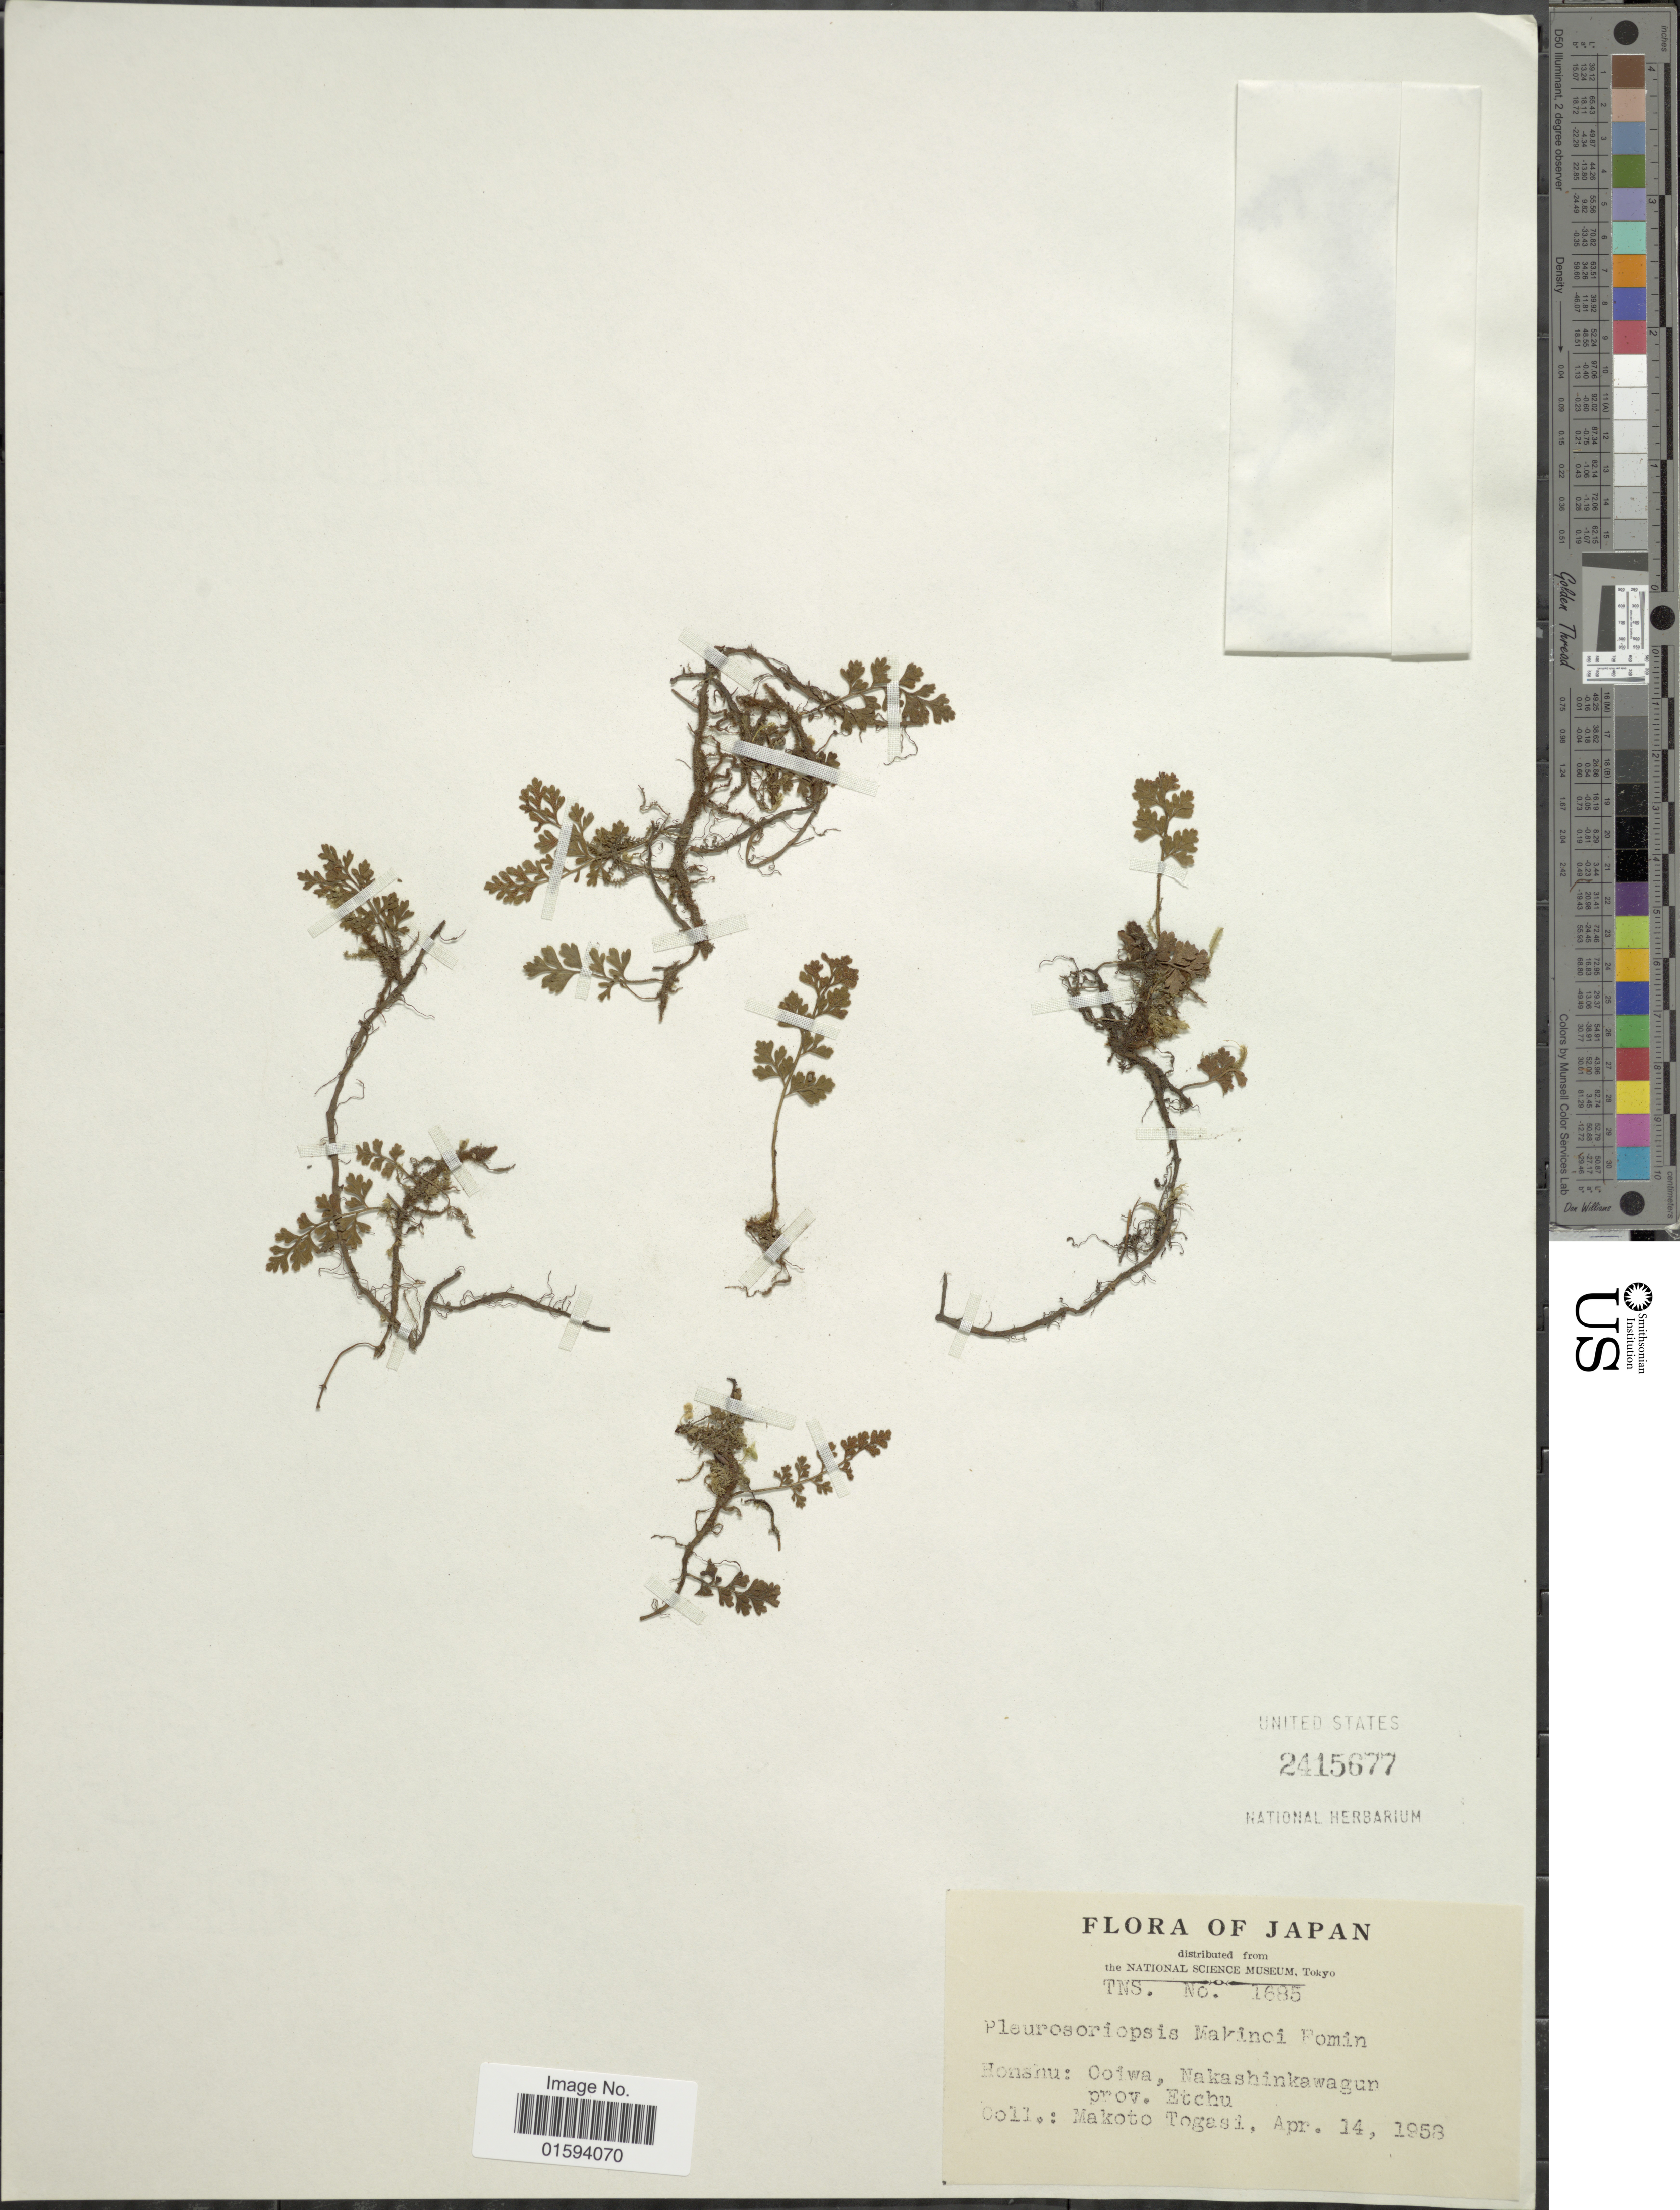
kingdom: Plantae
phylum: Tracheophyta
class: Polypodiopsida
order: Polypodiales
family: Polypodiaceae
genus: Pleurosoriopsis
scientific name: Pleurosoriopsis makinoi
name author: (Maxim.) Fomin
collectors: M. Togasi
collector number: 1685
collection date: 1958-04-14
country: Japan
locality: Honshu: Ooiwa, nakashinkawagun, Prov. Etchu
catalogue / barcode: US 2415677